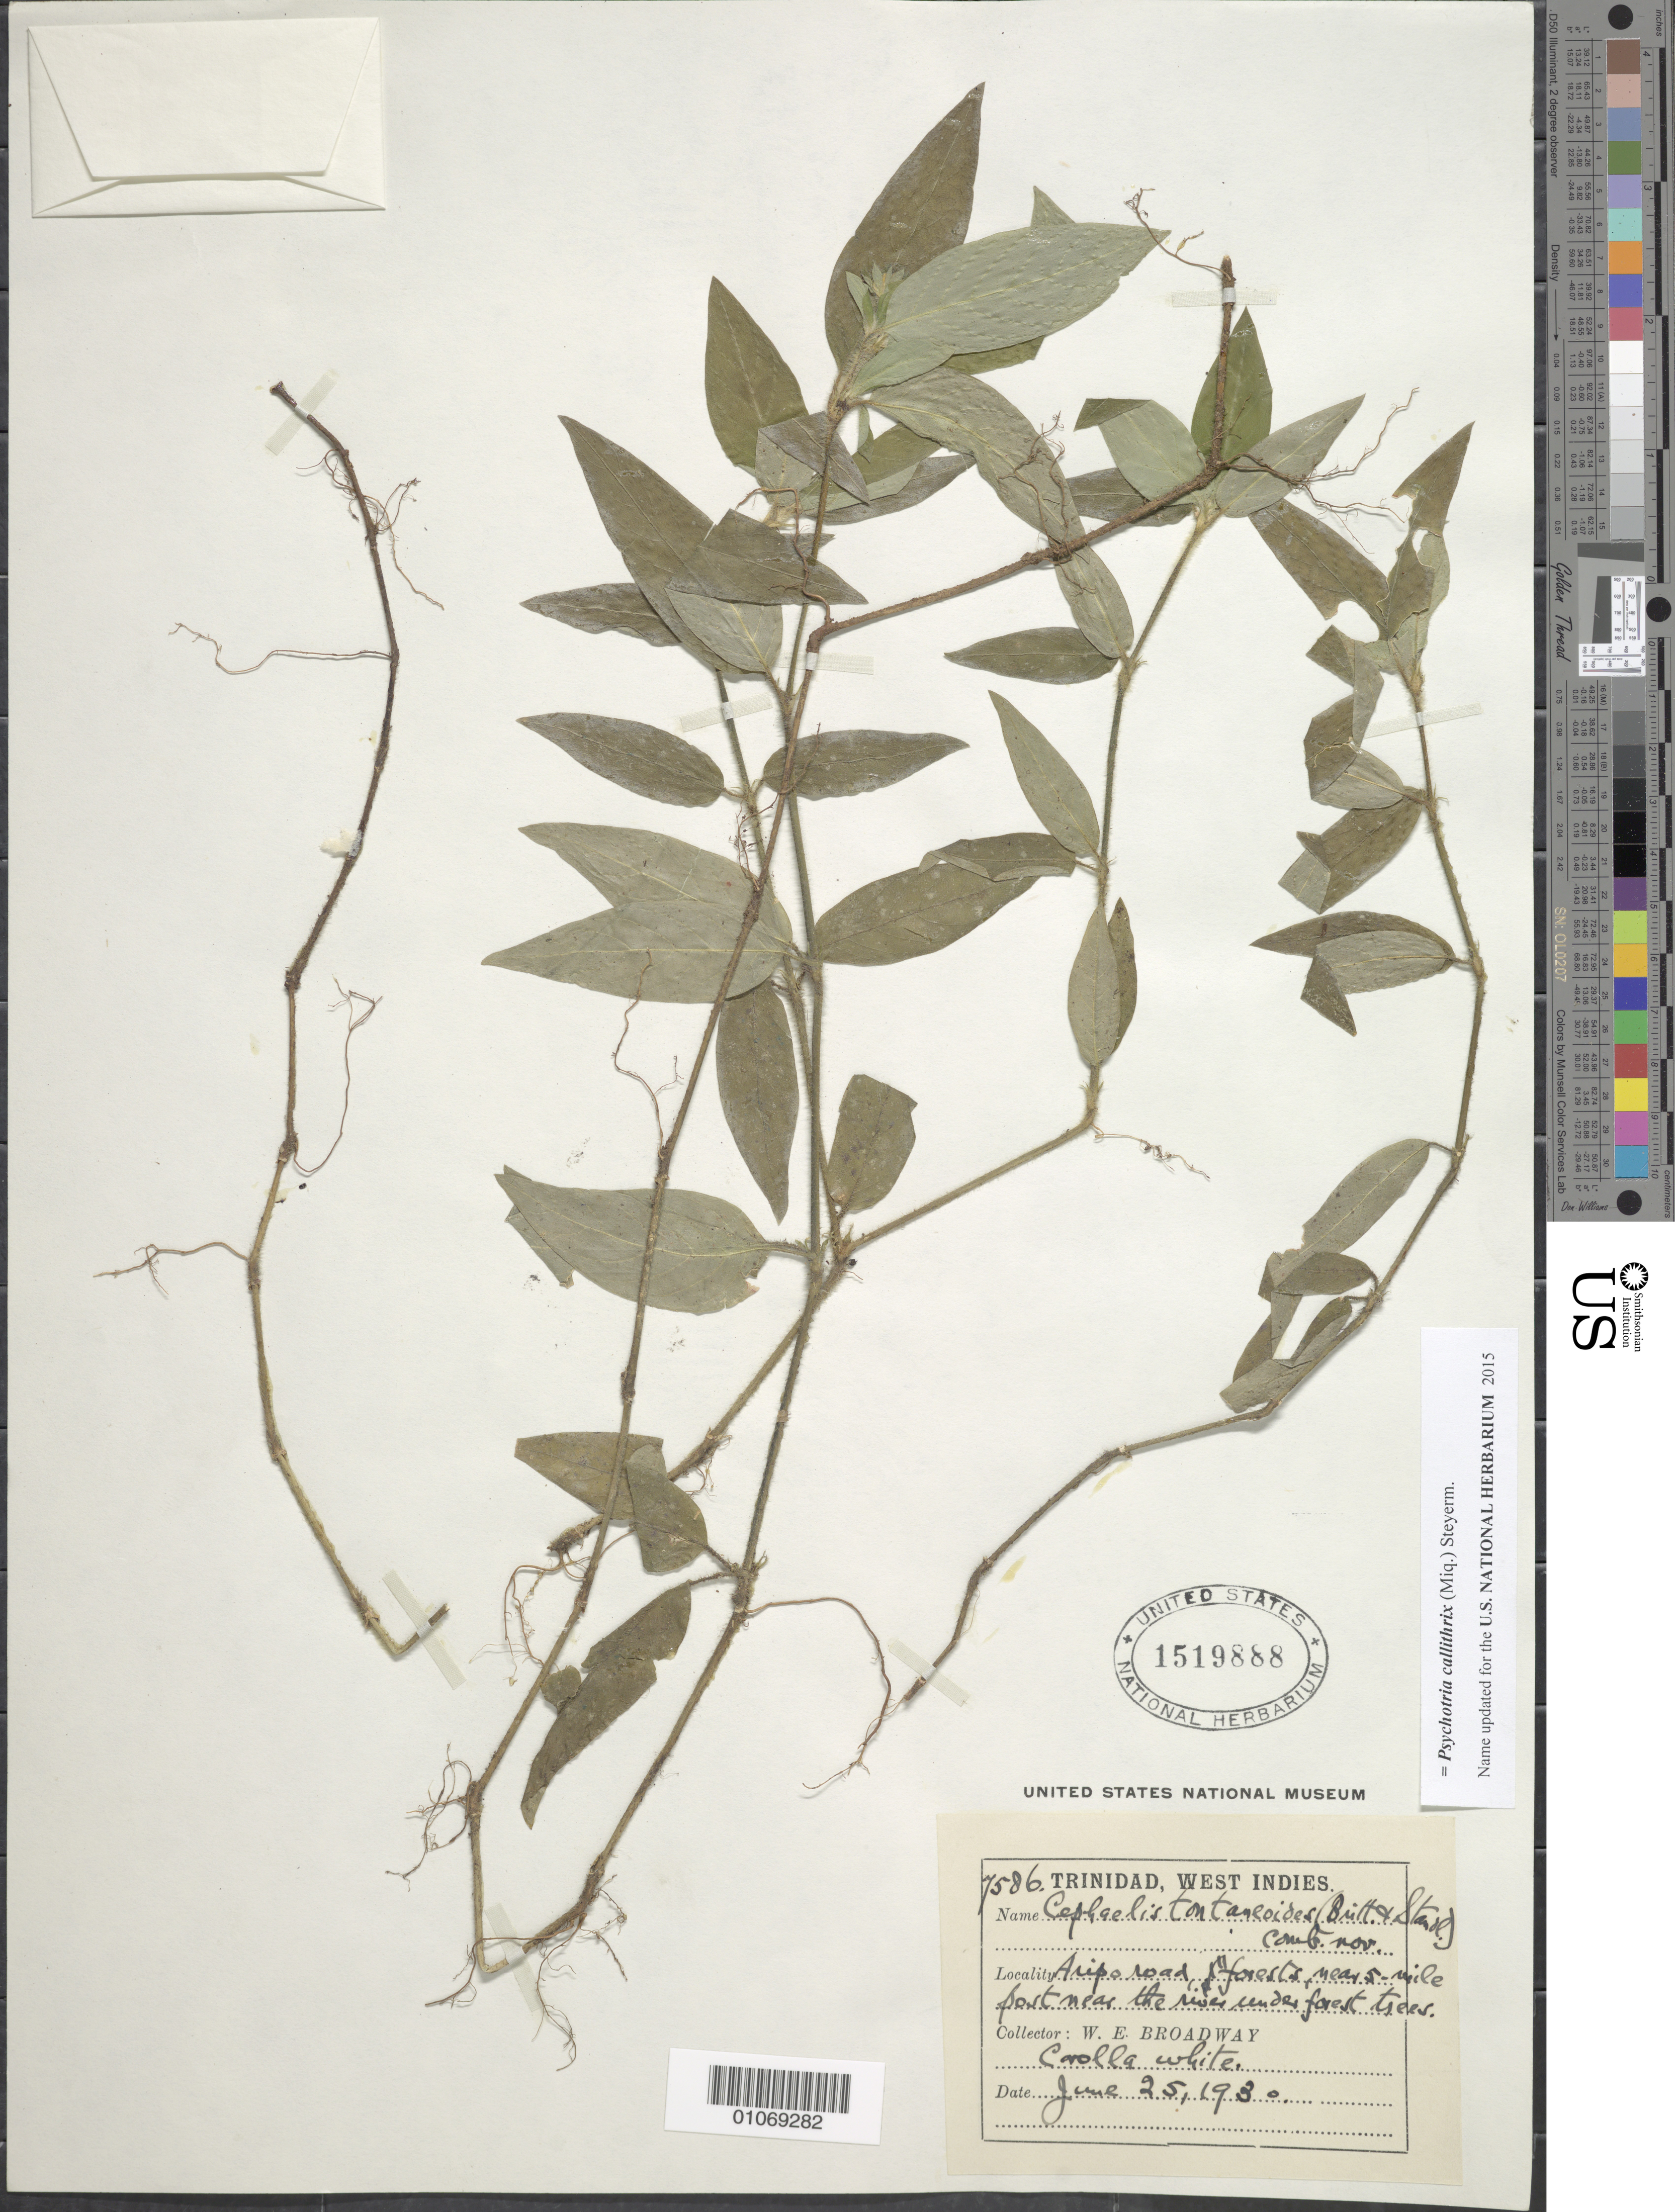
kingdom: Plantae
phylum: Tracheophyta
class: Magnoliopsida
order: Gentianales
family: Rubiaceae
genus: Palicourea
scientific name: Palicourea callithrix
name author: (Miq.) Delprete & J.H. Kirkbr.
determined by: Kirkbride, J. H., Jr.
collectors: W. E. Broadway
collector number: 7586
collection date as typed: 25 Jun 1930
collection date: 1930-06-25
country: Trinidad and Tobago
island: Trinidad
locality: Aripo road, forests, near 5 mile post near the rise under forest tree.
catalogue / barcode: US 1519888